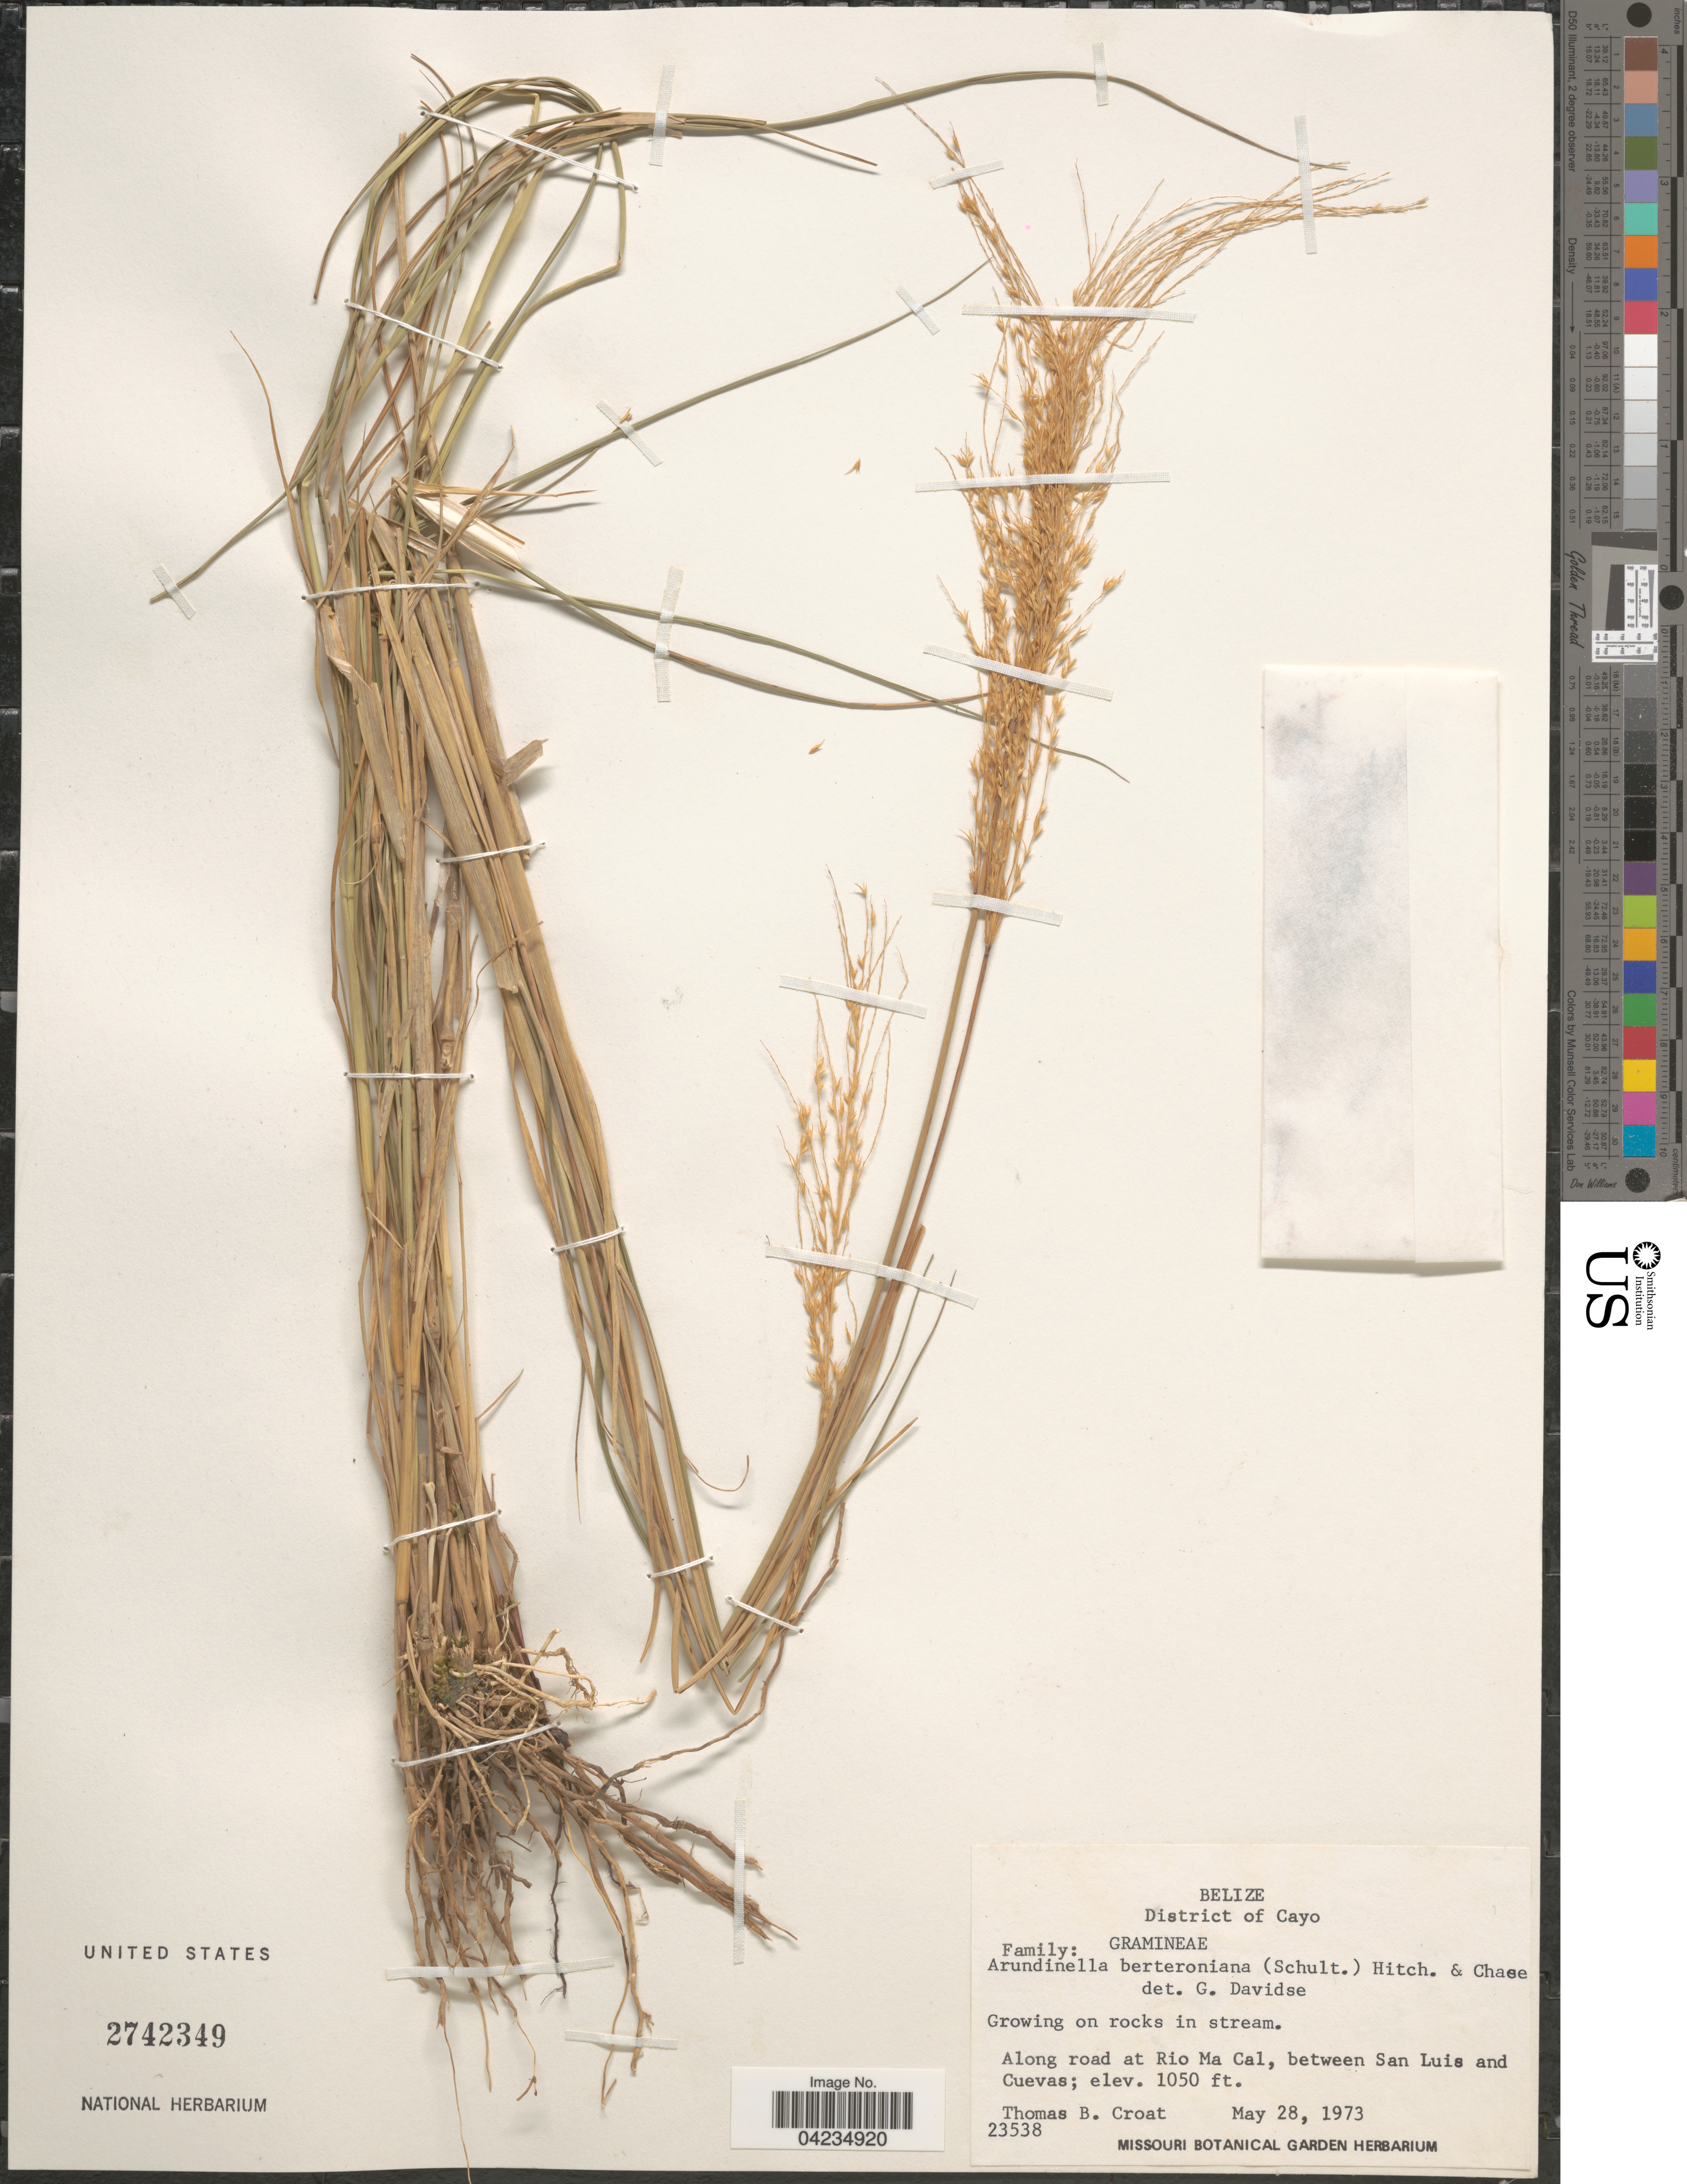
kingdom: Plantae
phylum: Tracheophyta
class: Liliopsida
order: Poales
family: Poaceae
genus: Arundinella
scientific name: Arundinella berteroniana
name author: (Schult.) Hitchc. & Chase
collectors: T. B. Croat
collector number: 23538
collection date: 1973-05-28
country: Belize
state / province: Cayo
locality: District of Cayo. Along road at Rio Ma Cal, between San Luis and Cuevas.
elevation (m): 320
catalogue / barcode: US 2742349